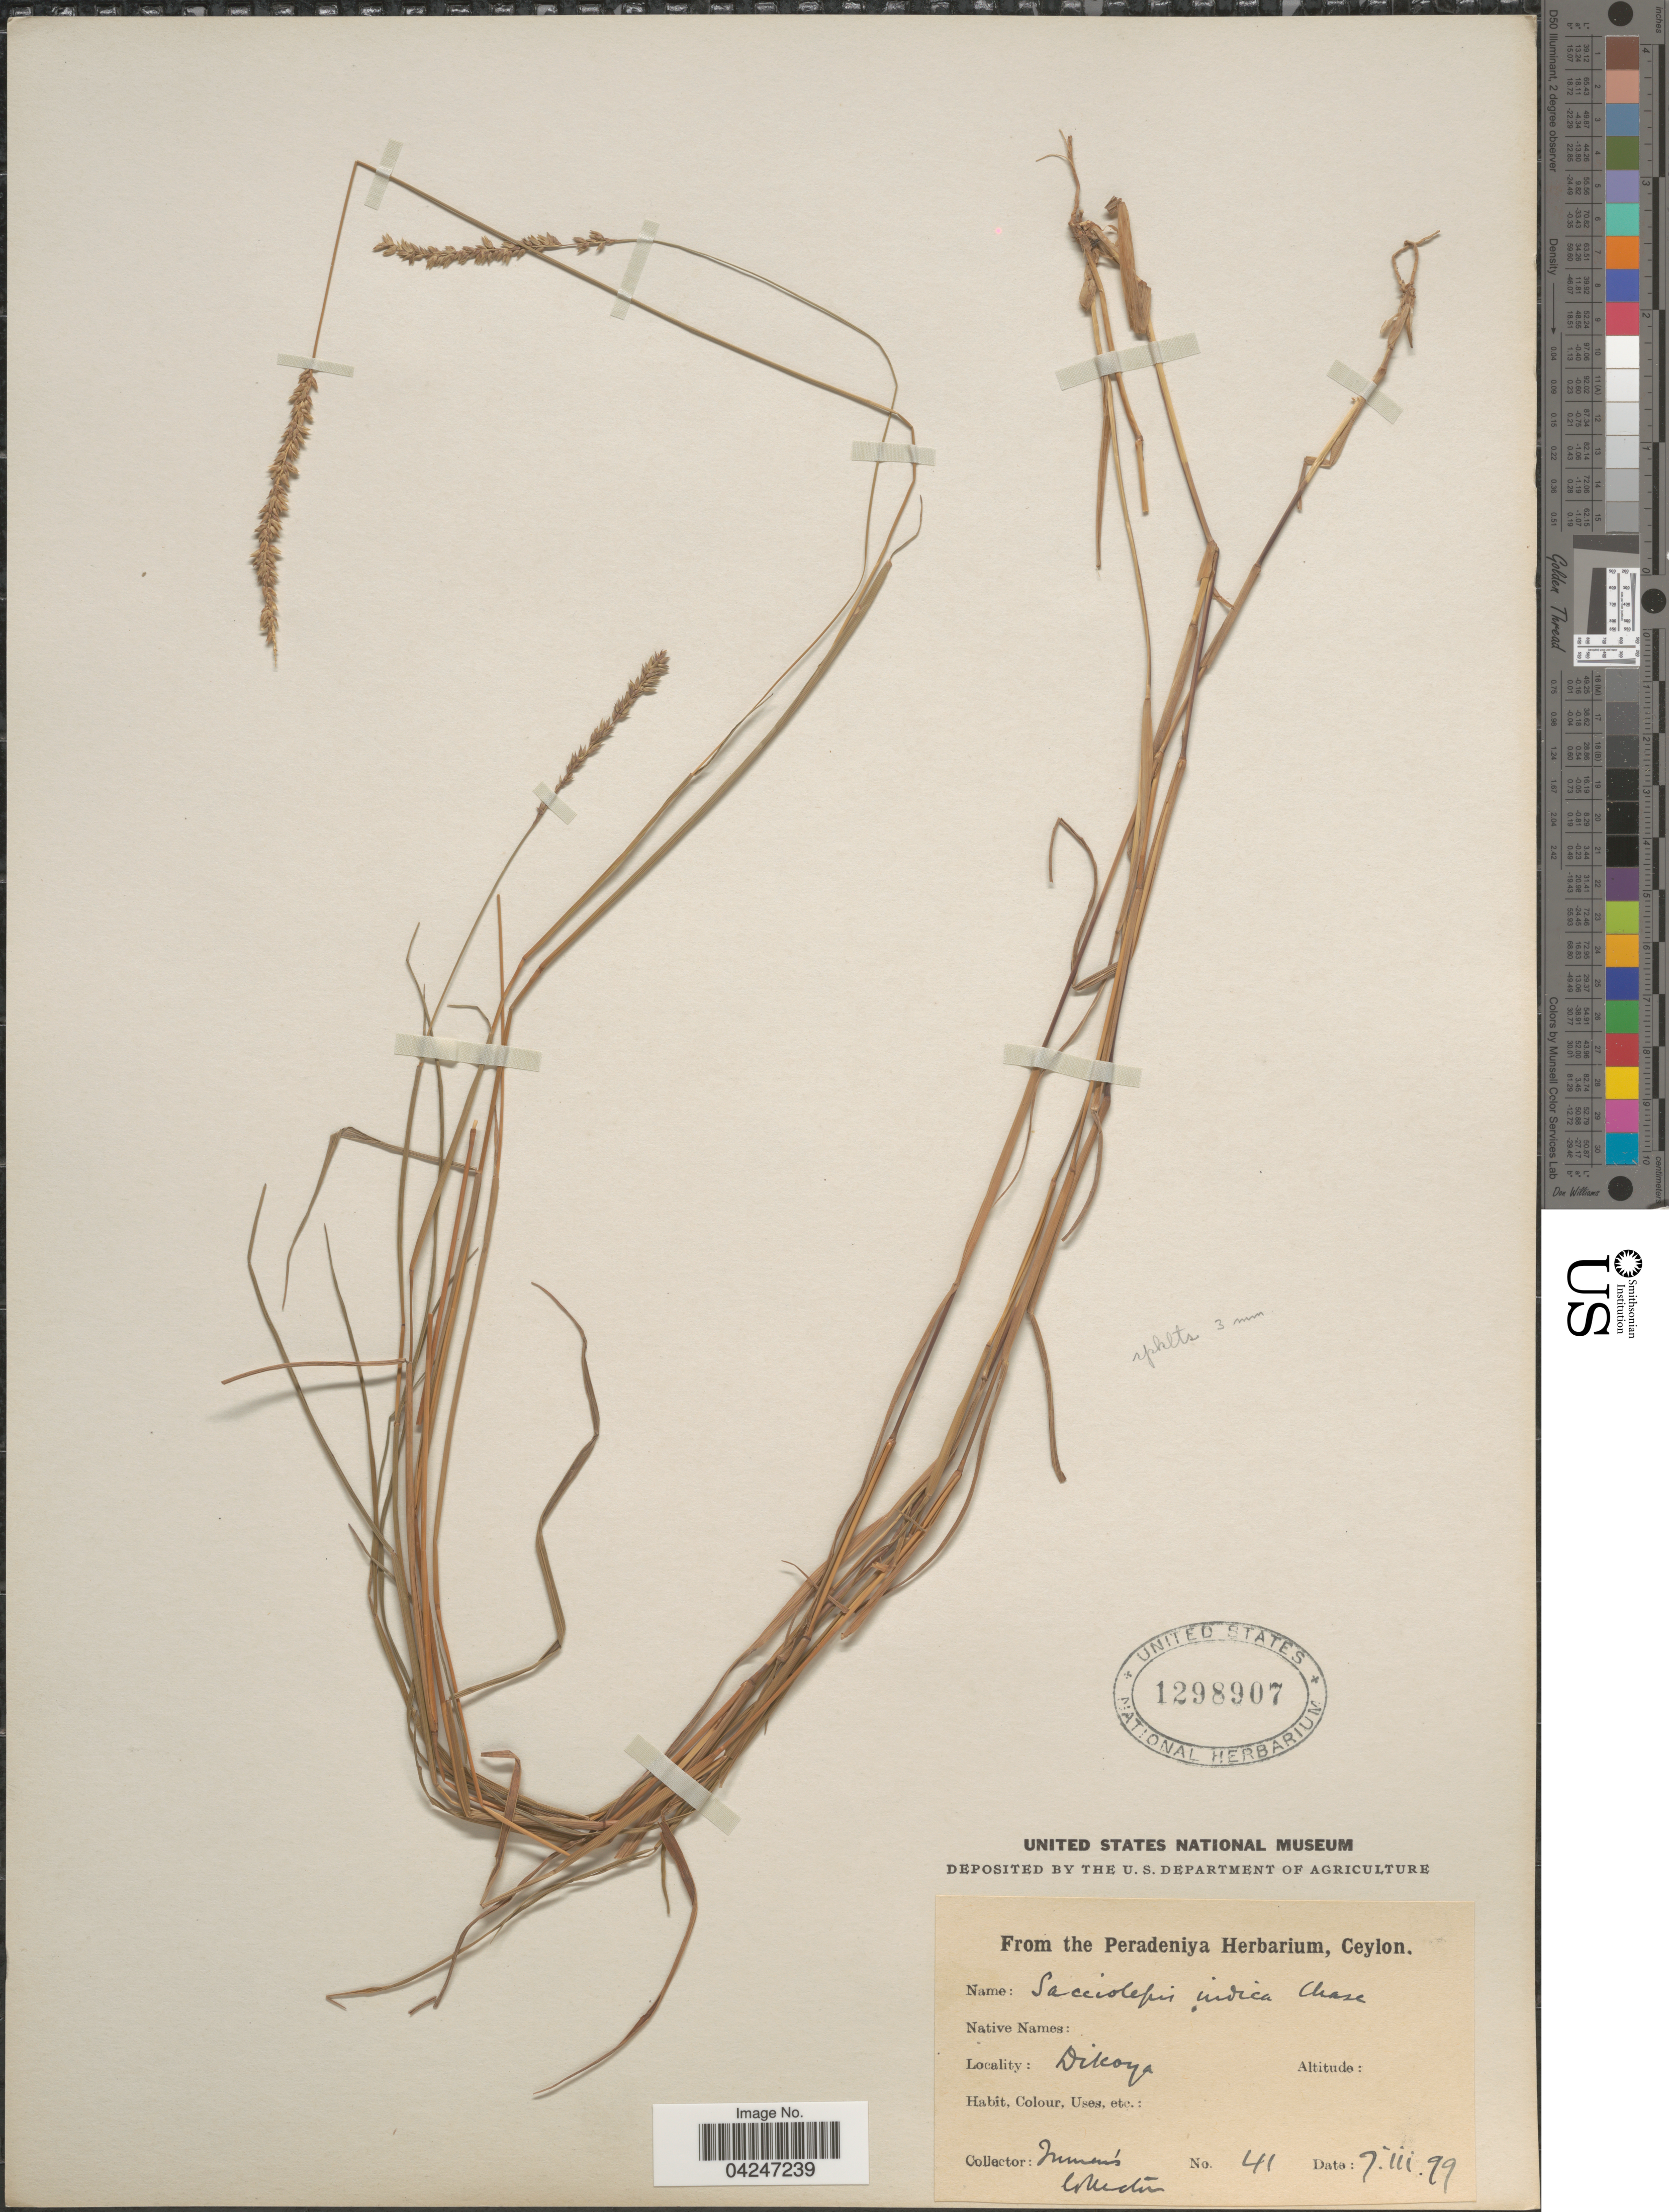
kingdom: Plantae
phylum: Tracheophyta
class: Liliopsida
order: Poales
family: Poaceae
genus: Sacciolepis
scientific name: Sacciolepis indica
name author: (L.) Chase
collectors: Jumen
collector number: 41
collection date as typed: Transcribed d/m/y: 7/3/99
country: Sri Lanka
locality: Ceylon. Dikoya.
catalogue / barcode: US 1298907